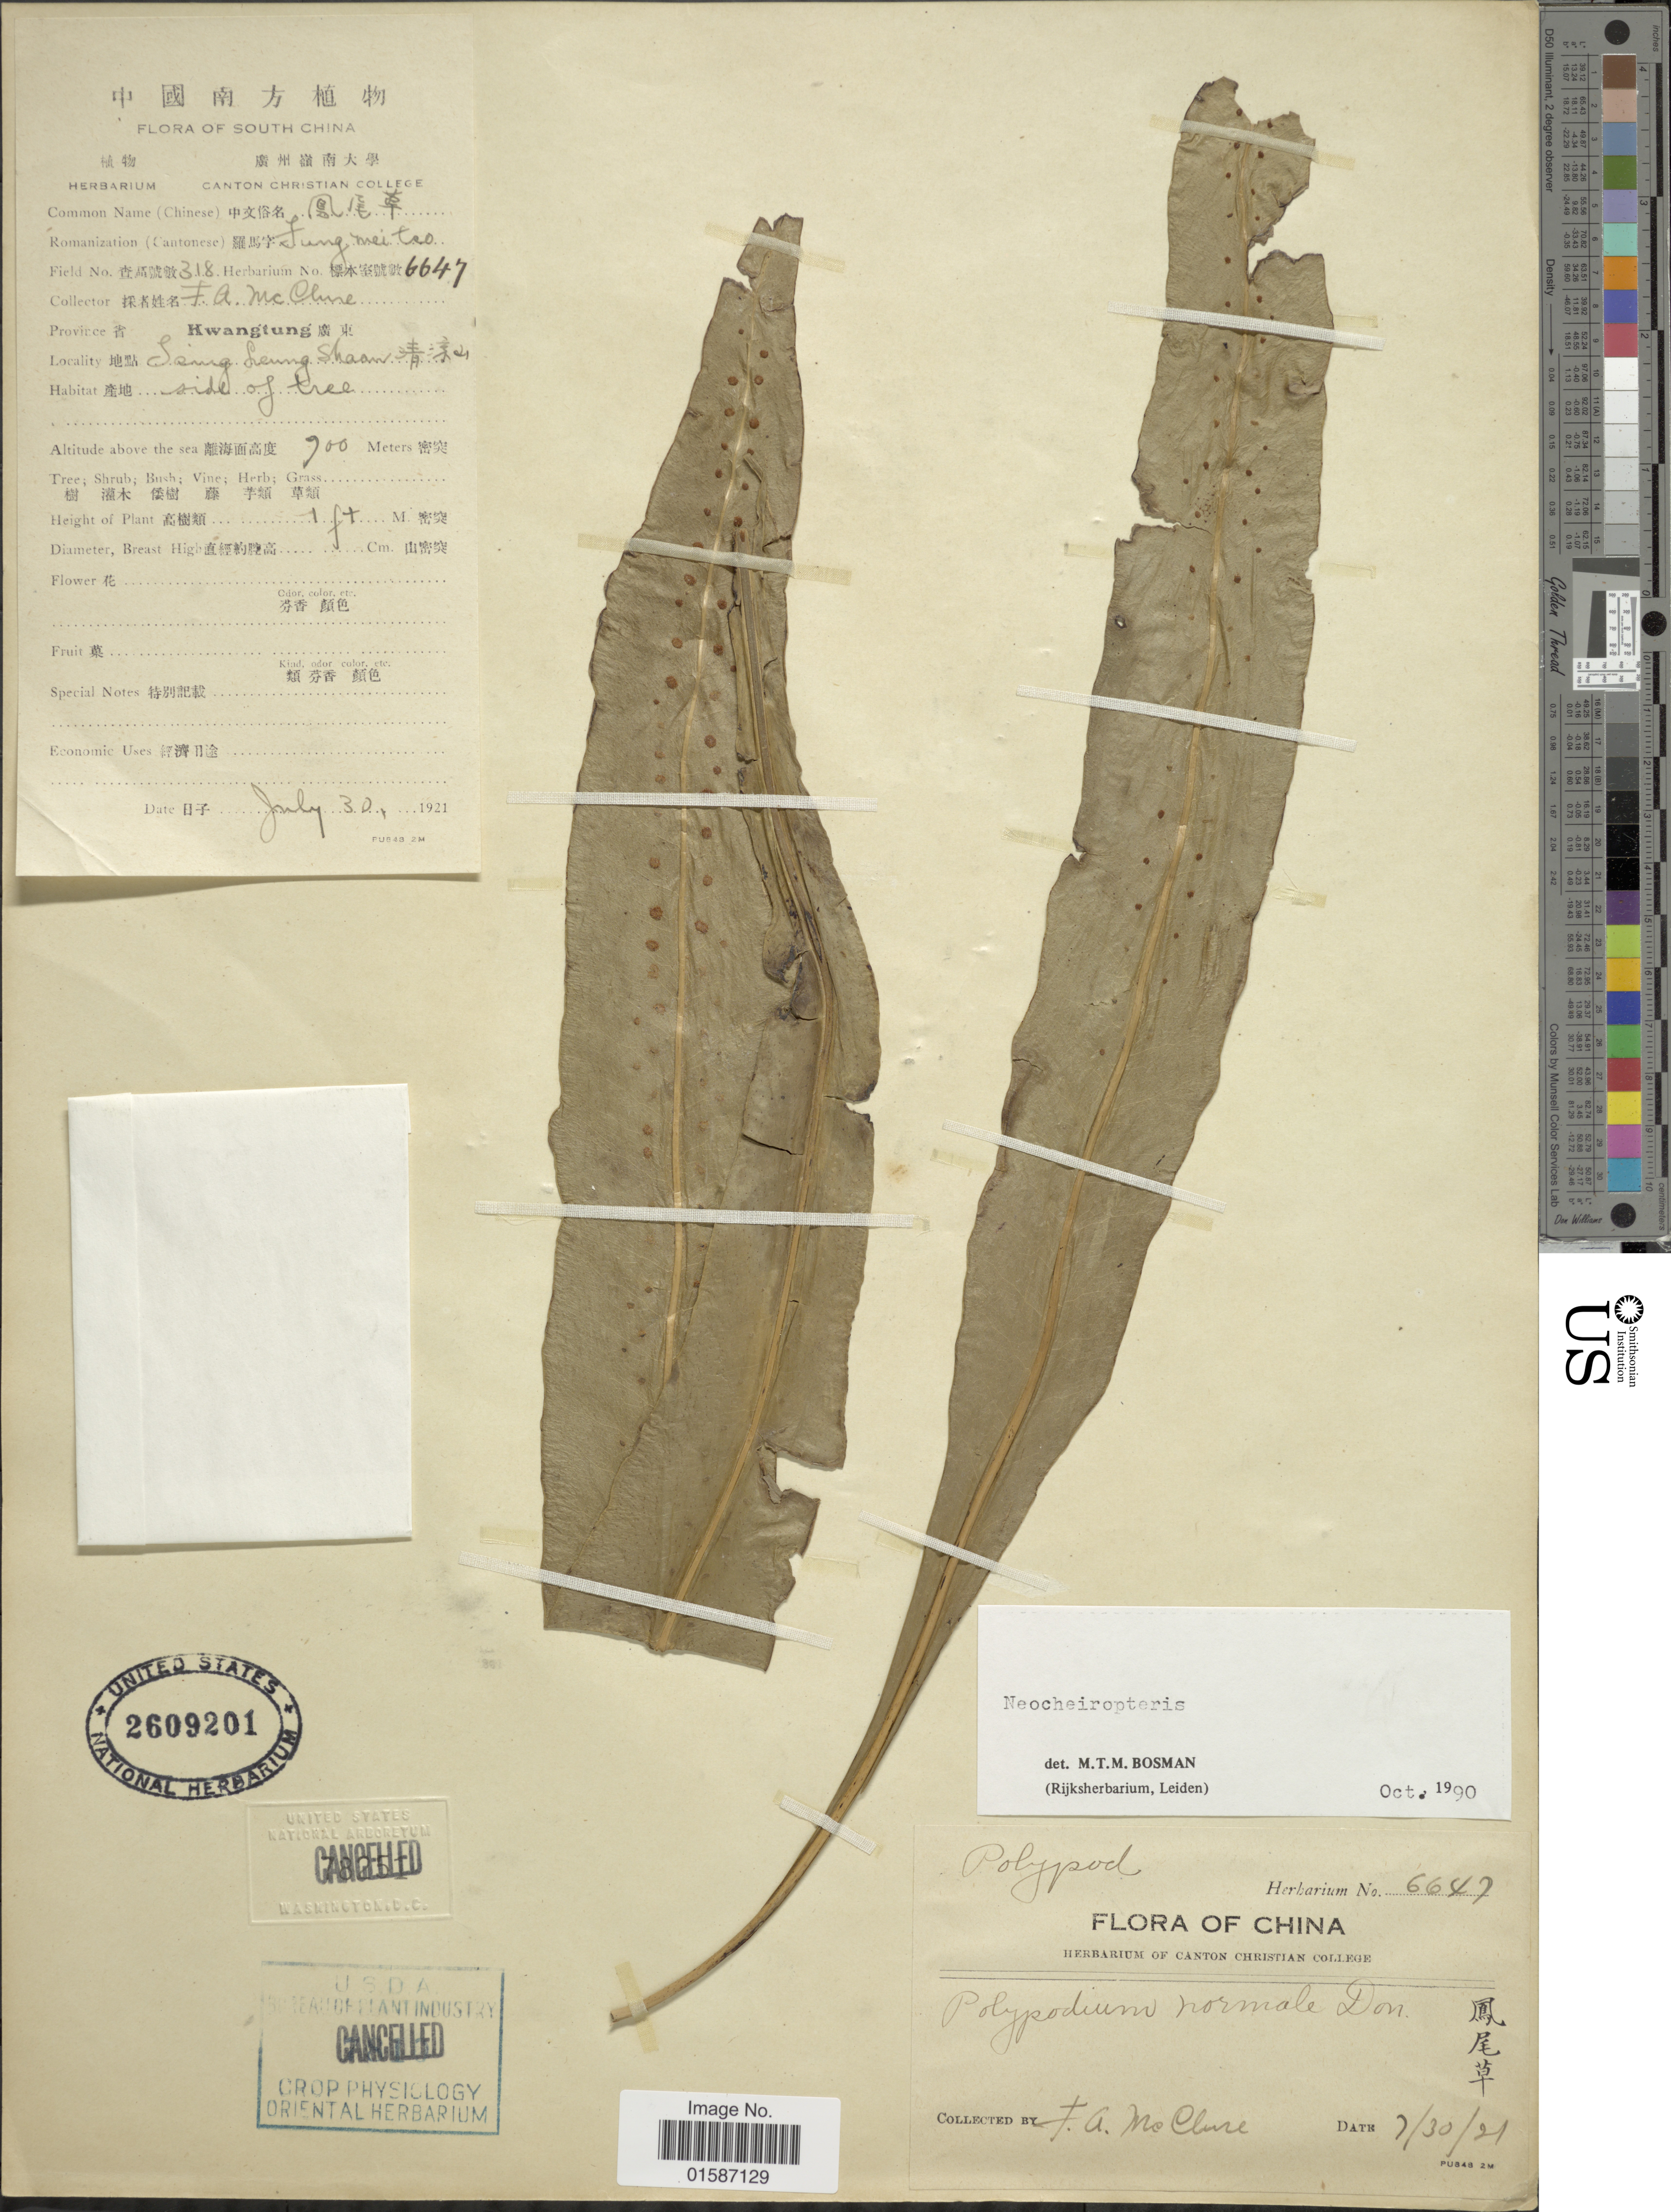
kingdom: Plantae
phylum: Tracheophyta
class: Polypodiopsida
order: Polypodiales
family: Polypodiaceae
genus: Tricholepidium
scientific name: Tricholepidium normale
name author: (D. Don) Ching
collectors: F. A. McClure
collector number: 6647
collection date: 1921-07-30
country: China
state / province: Guangdong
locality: Ising Leung Shaan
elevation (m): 700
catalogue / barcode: US 26092101